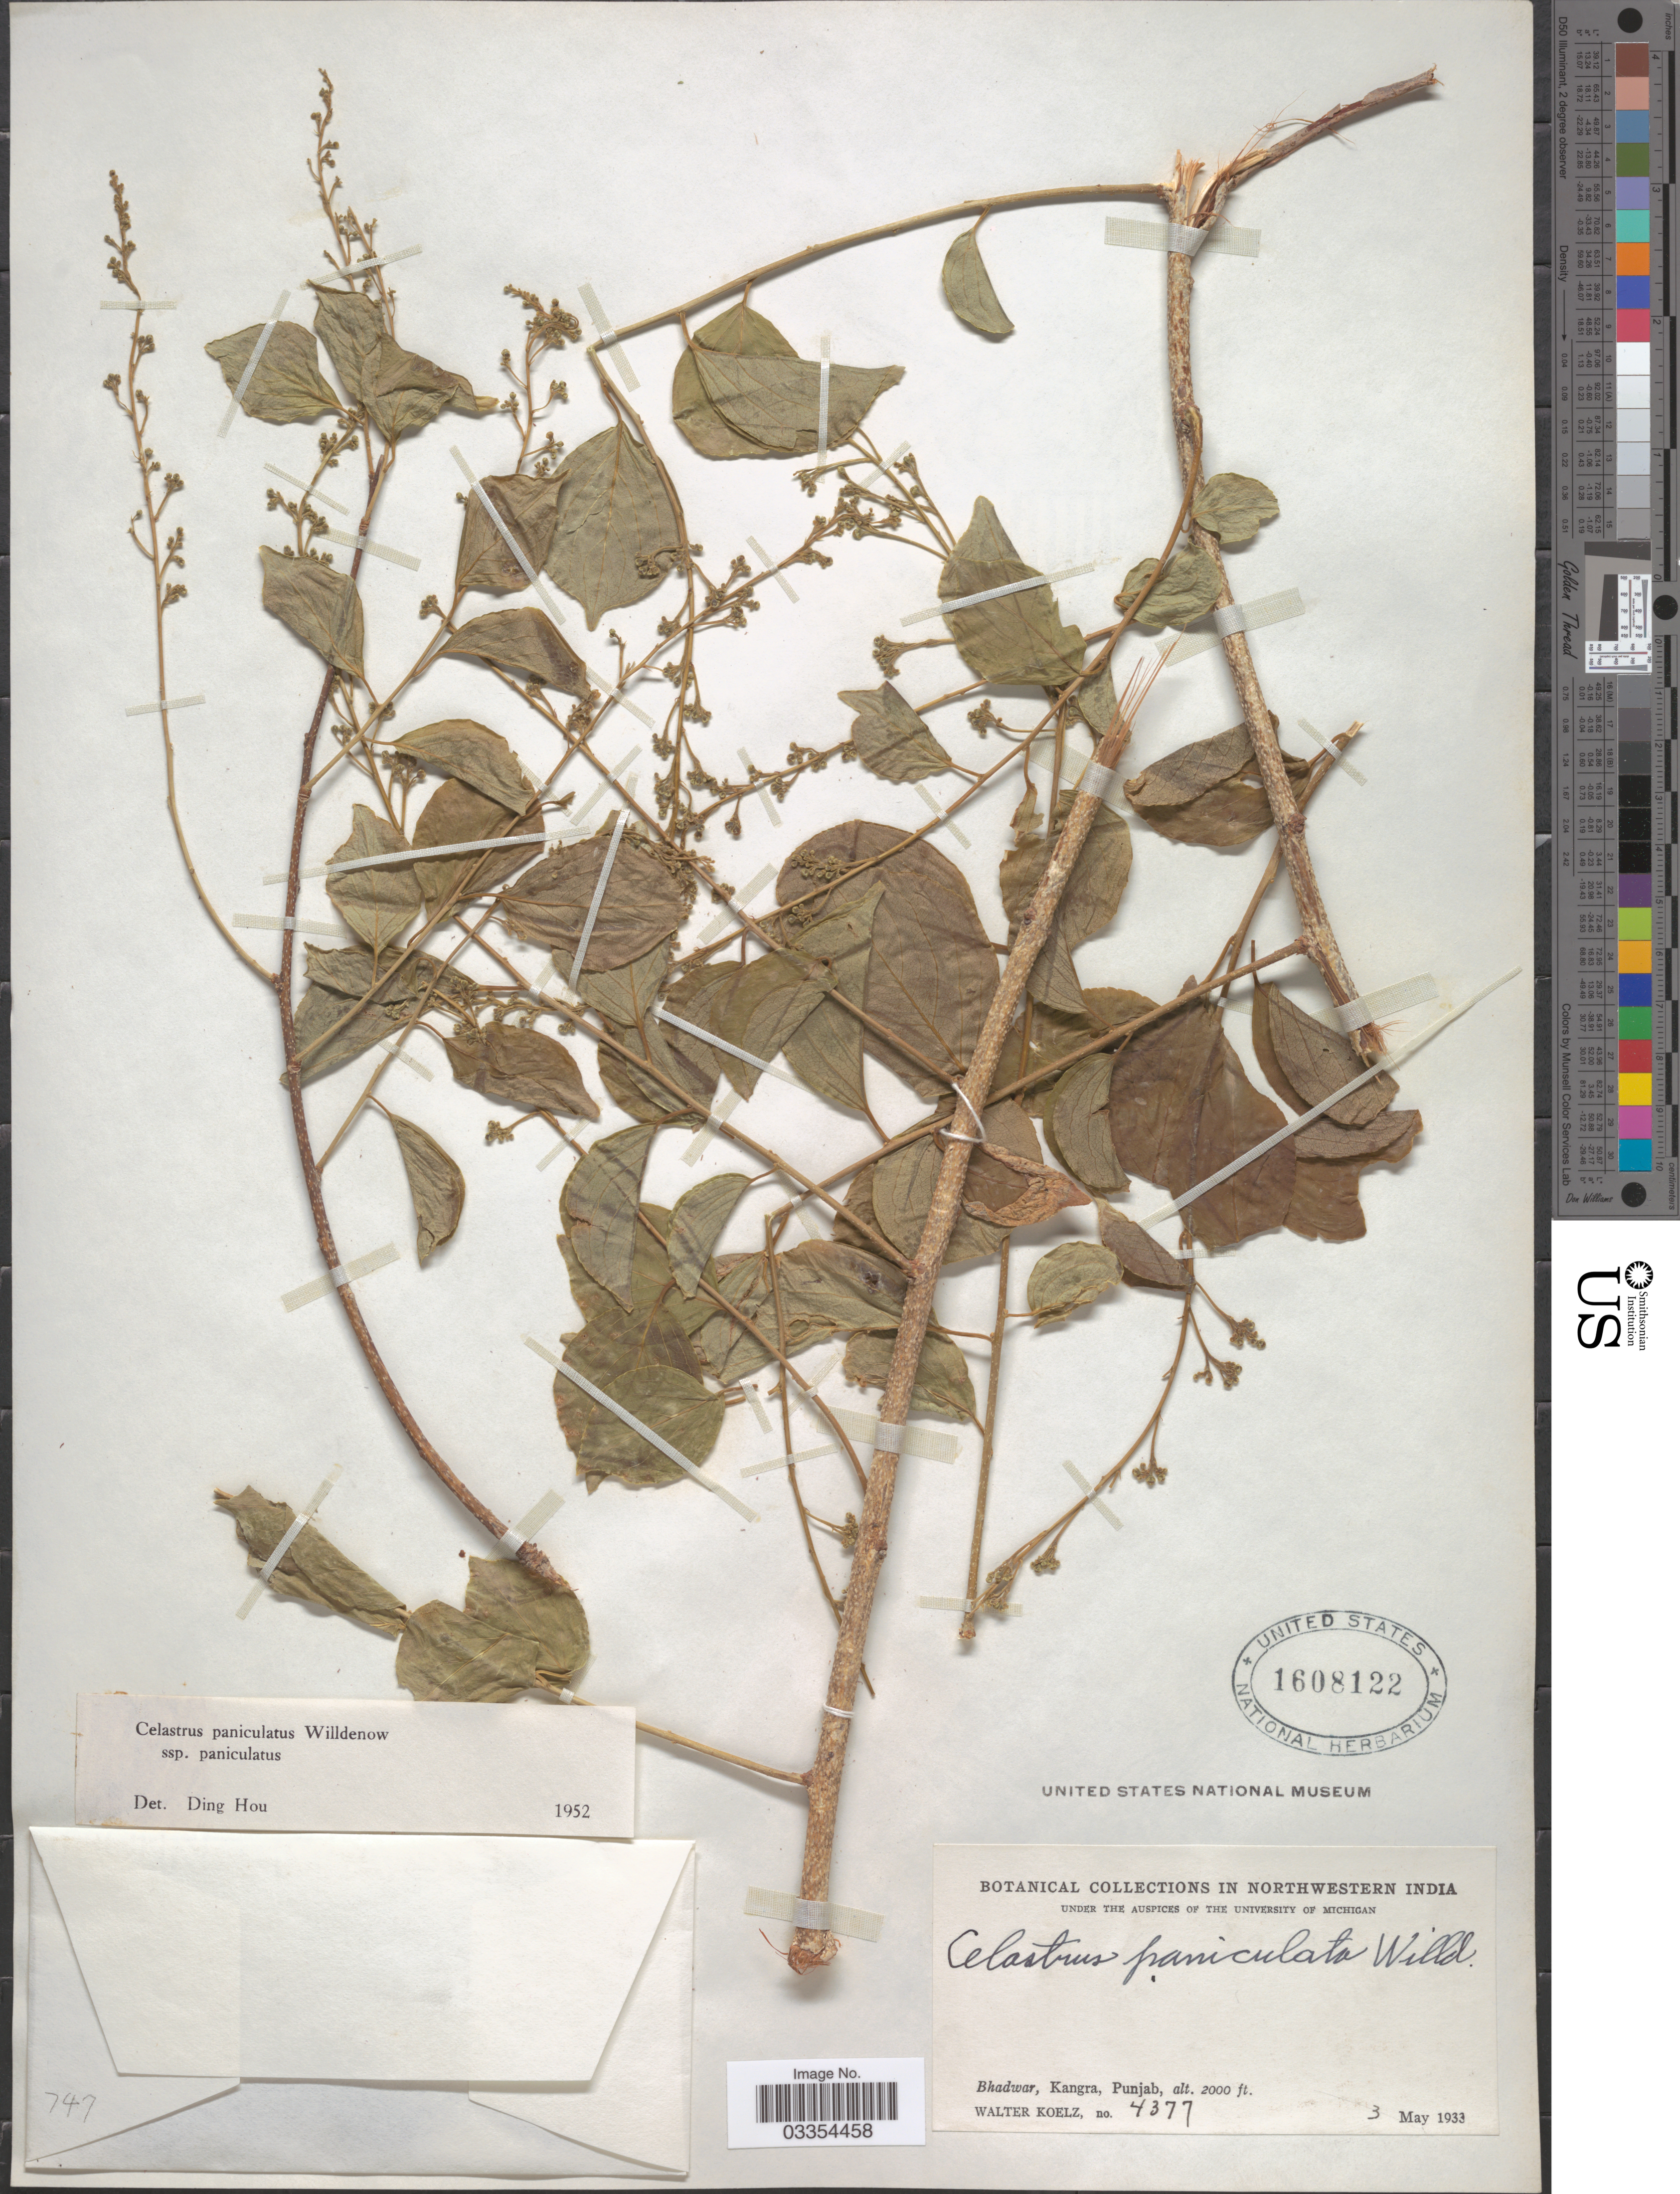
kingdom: Plantae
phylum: Tracheophyta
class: Magnoliopsida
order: Celastrales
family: Celastraceae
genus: Celastrus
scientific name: Celastrus paniculatus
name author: Willd.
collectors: W. N. Koelz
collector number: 4377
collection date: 1933-05-03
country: India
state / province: Punjab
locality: Northwestern India, Bhadwar, Kangra, Punjab.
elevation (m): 610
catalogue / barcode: US 1608122